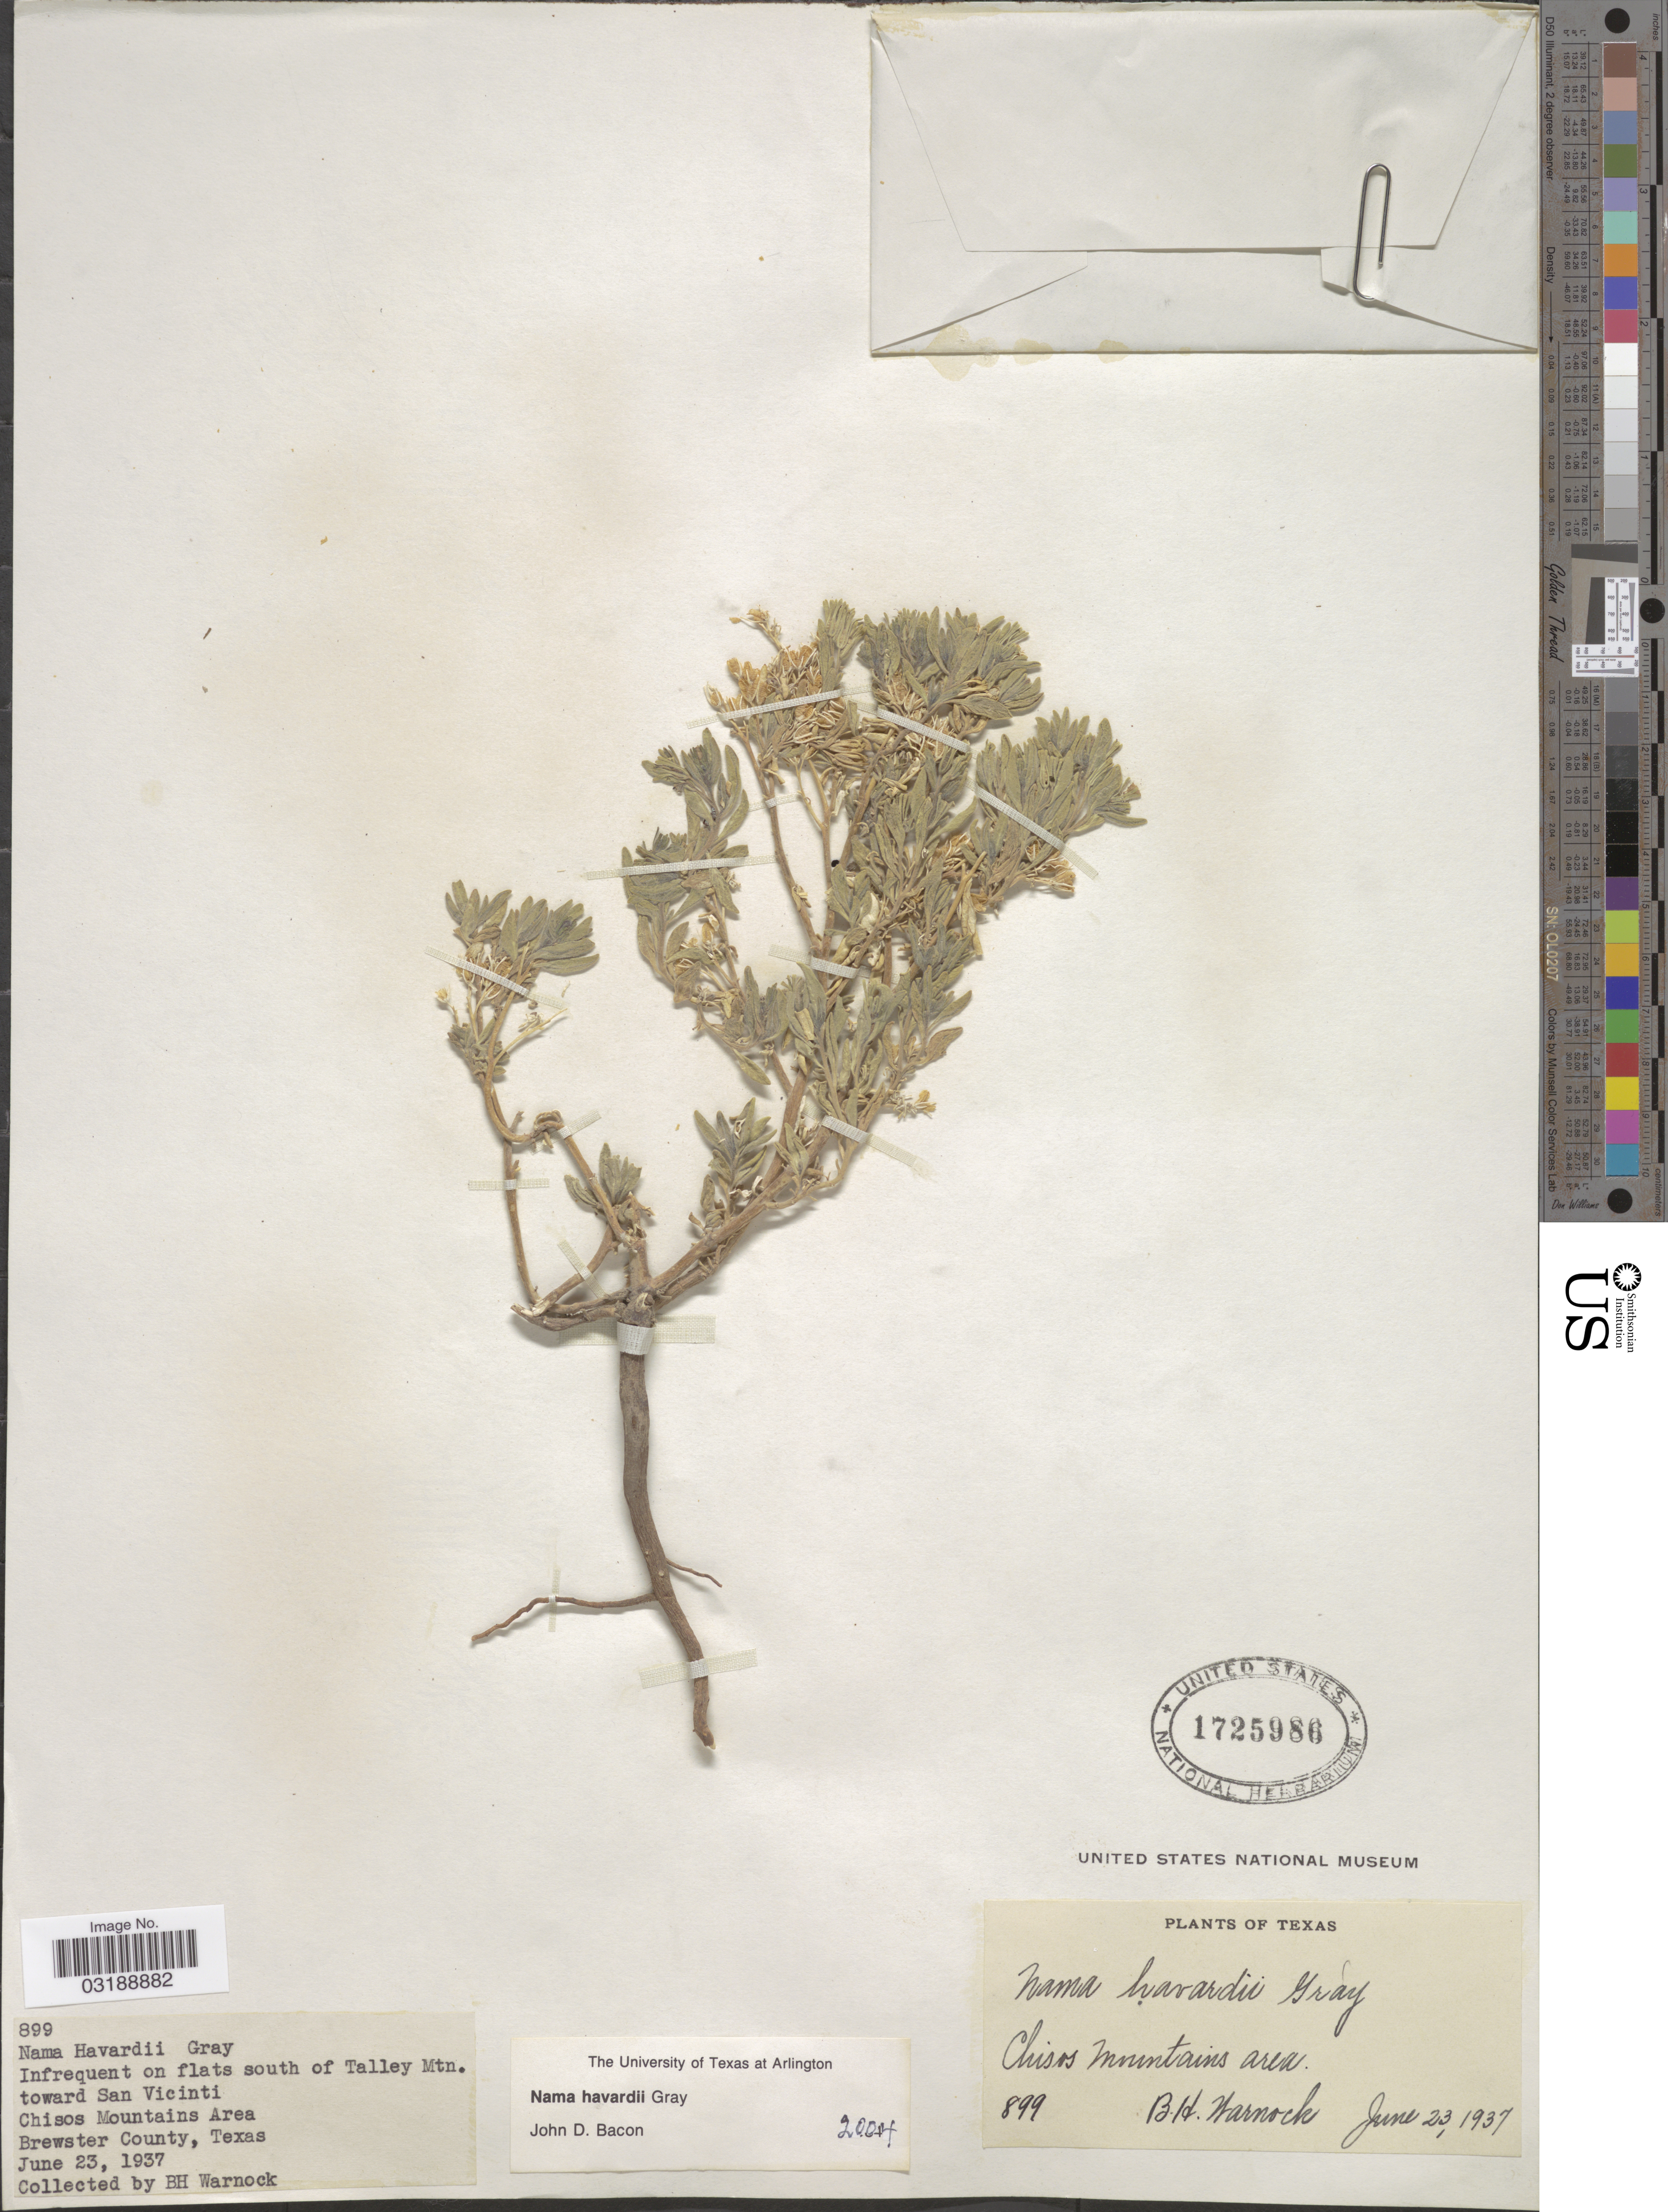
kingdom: Plantae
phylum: Tracheophyta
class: Magnoliopsida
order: Boraginales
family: Namaceae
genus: Nama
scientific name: Nama havardii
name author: A. Gray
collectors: B. H. Warnock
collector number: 899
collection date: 1937-06-23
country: United States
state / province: Texas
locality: Infrequent on flats south of Talley Mtn. toward San Vicinti, Chisos Mountains Area, Brewster County.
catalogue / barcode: US 1725986